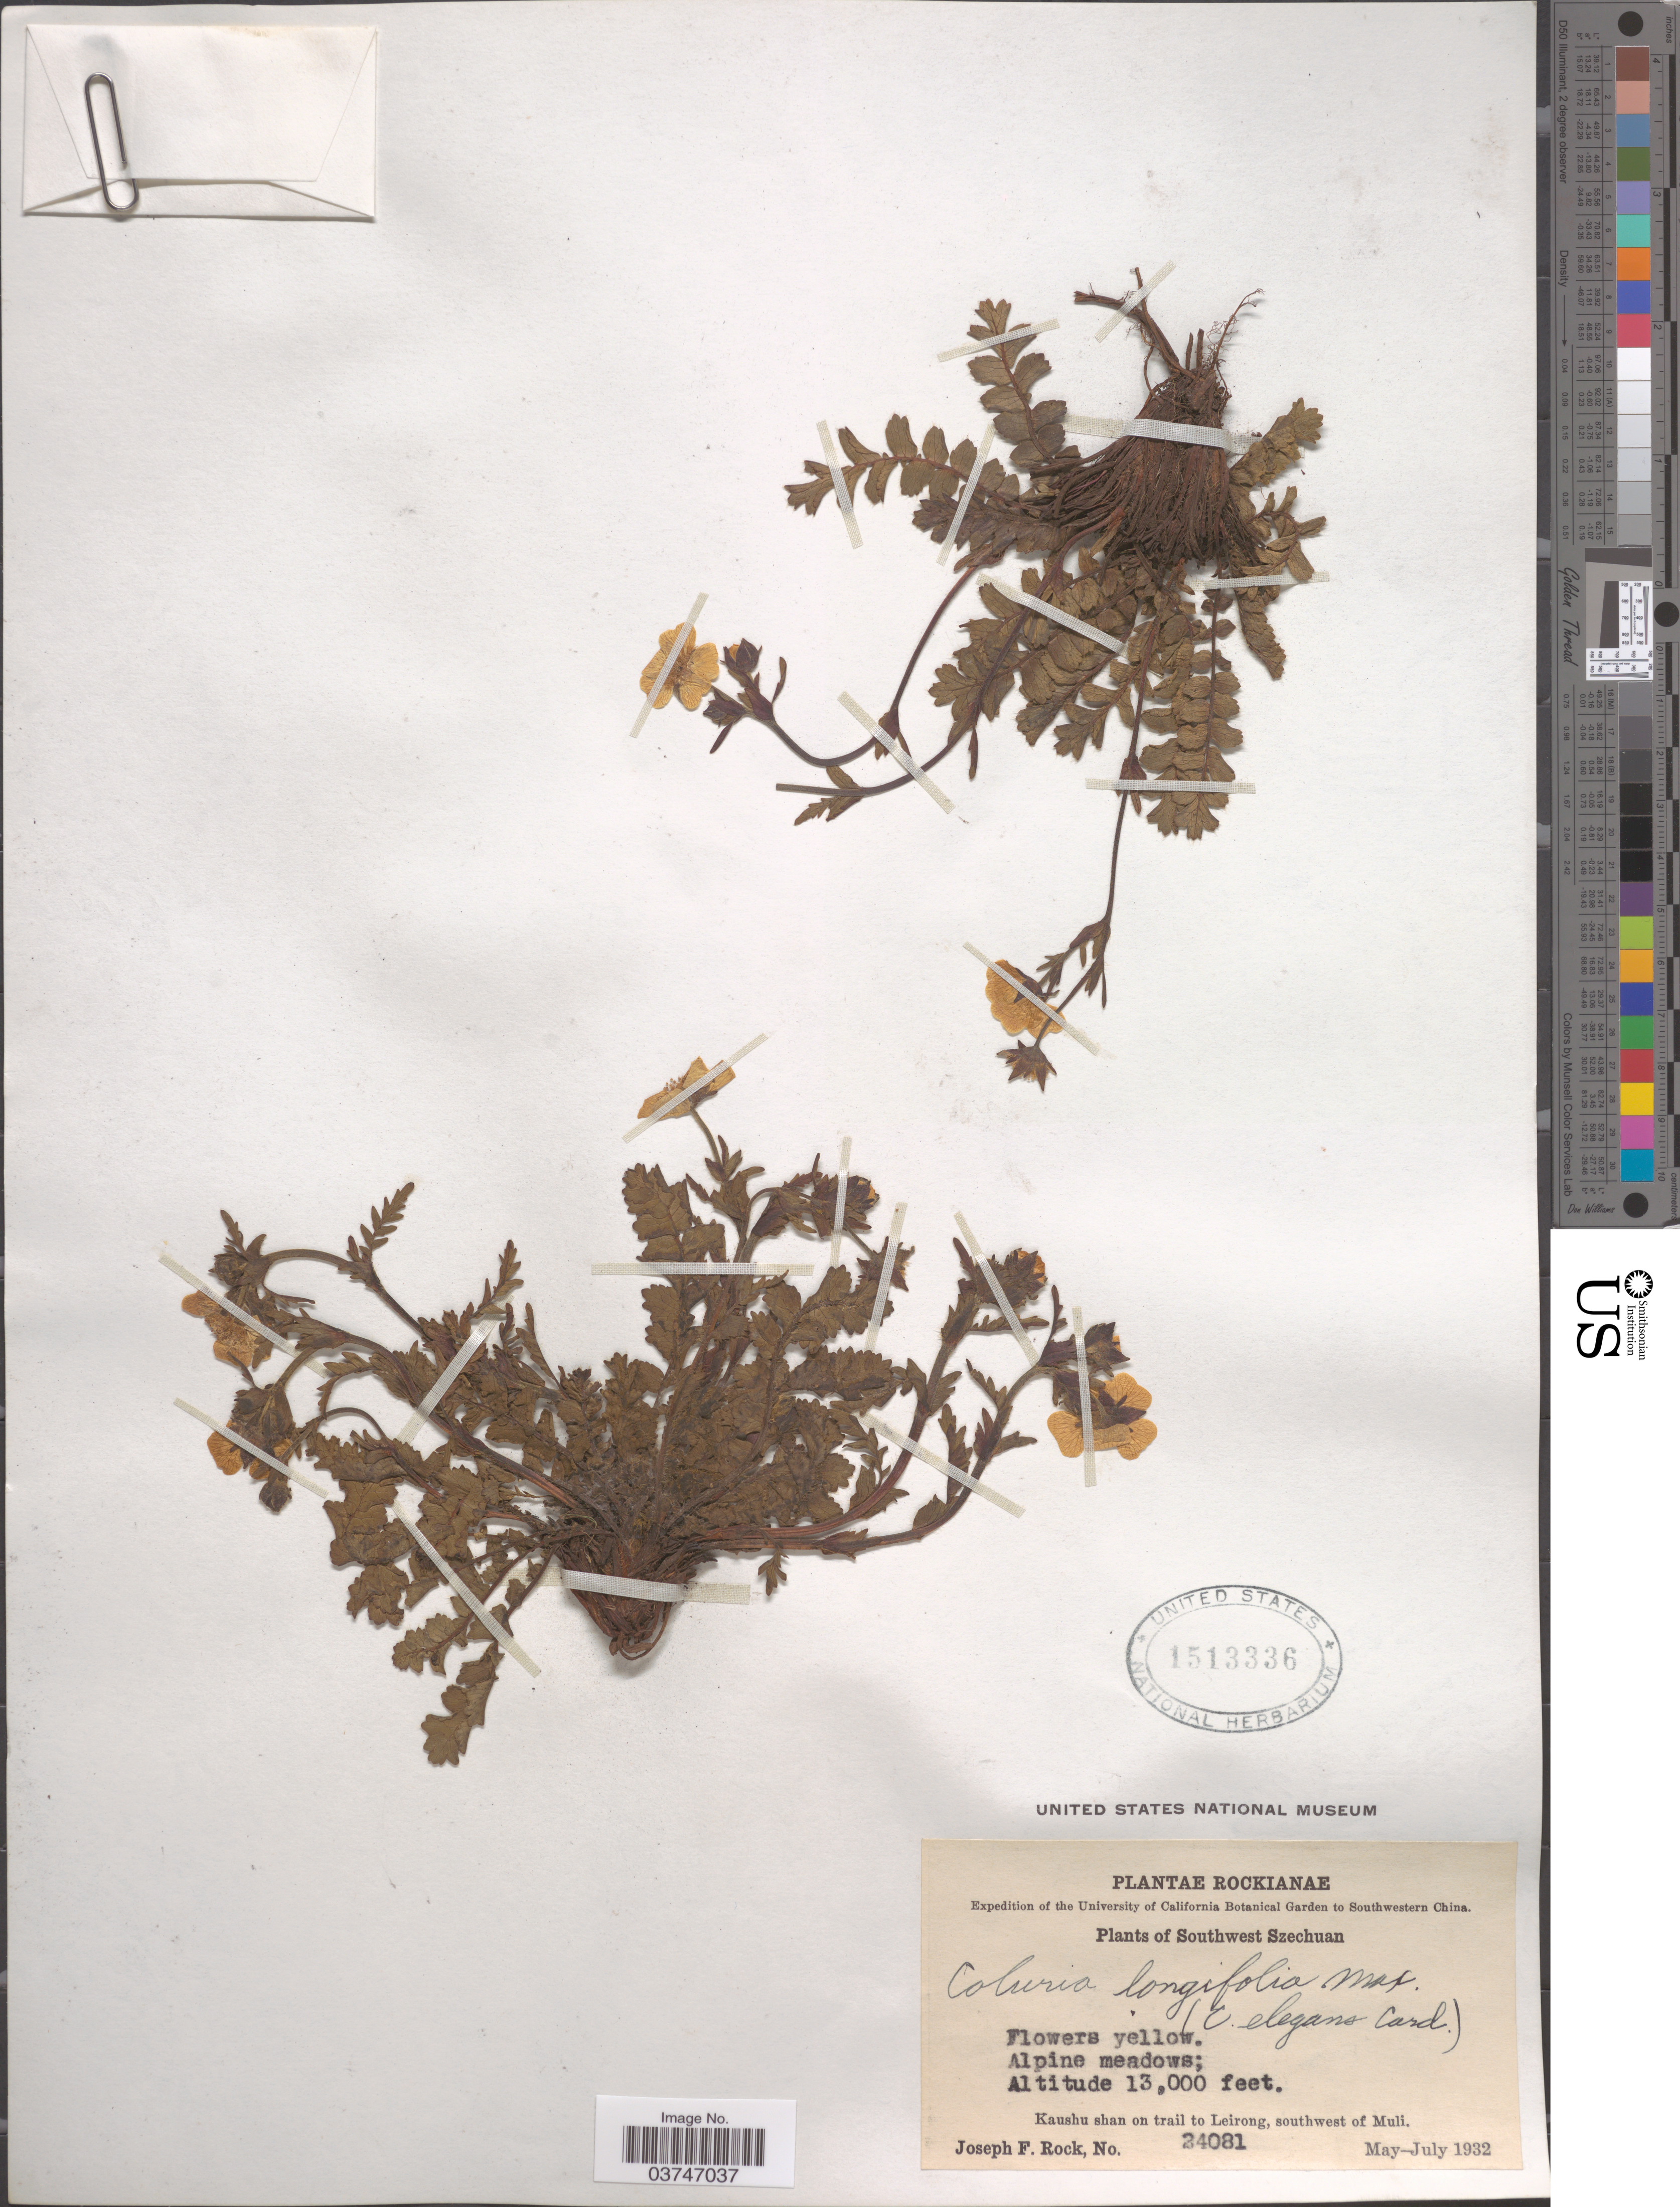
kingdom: Plantae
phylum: Tracheophyta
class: Magnoliopsida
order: Rosales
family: Rosaceae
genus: Coluria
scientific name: Coluria longifolia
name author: Maxim.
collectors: J. F. Rock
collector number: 24081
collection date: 1932-05/1932-07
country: China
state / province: Sichuan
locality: Southwest Szechuan. Kaushu shan on trail to Leirong, southwest of Muli.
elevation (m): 3962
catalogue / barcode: US 1513336